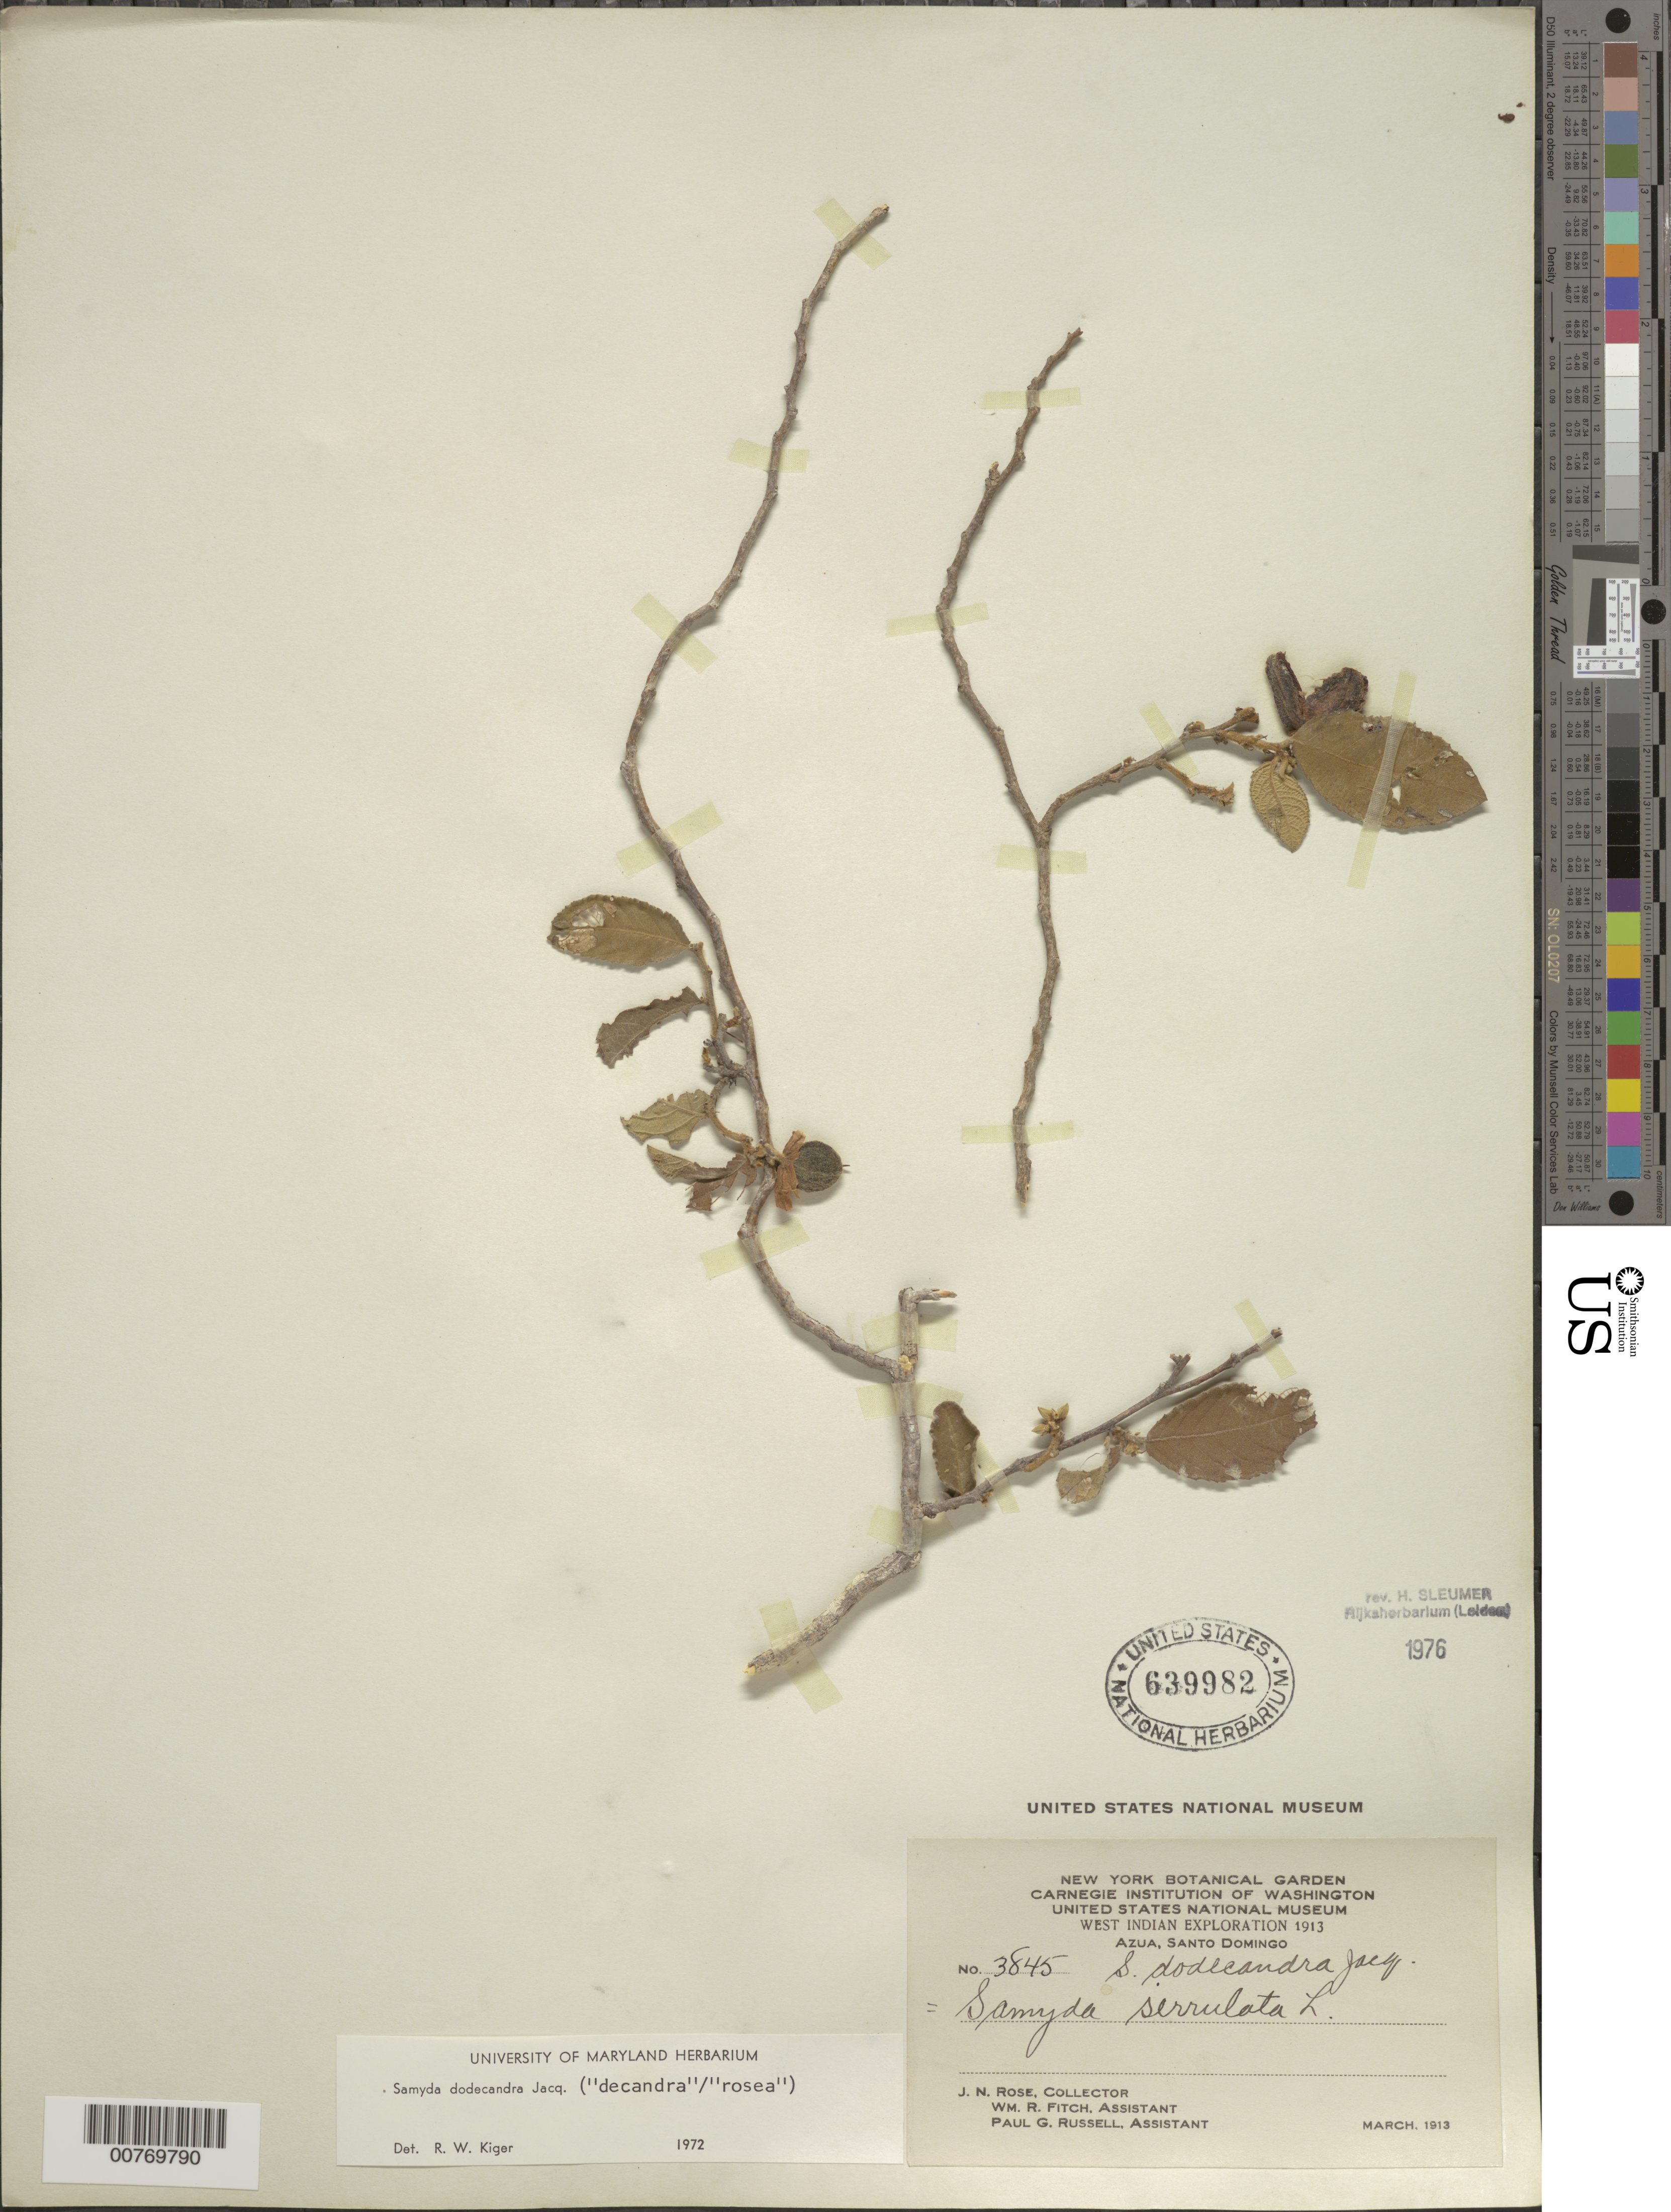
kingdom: Plantae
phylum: Tracheophyta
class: Magnoliopsida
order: Malpighiales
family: Salicaceae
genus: Casearia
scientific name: Casearia dodecandra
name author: (Jacq.) T. Samar. & M.H. Alford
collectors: J. N. Rose, W. R. Fitch & P. G. Russell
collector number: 3845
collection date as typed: Mar 1913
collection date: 1913-03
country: Dominican Republic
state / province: Azua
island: Hispaniola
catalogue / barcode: US 639982